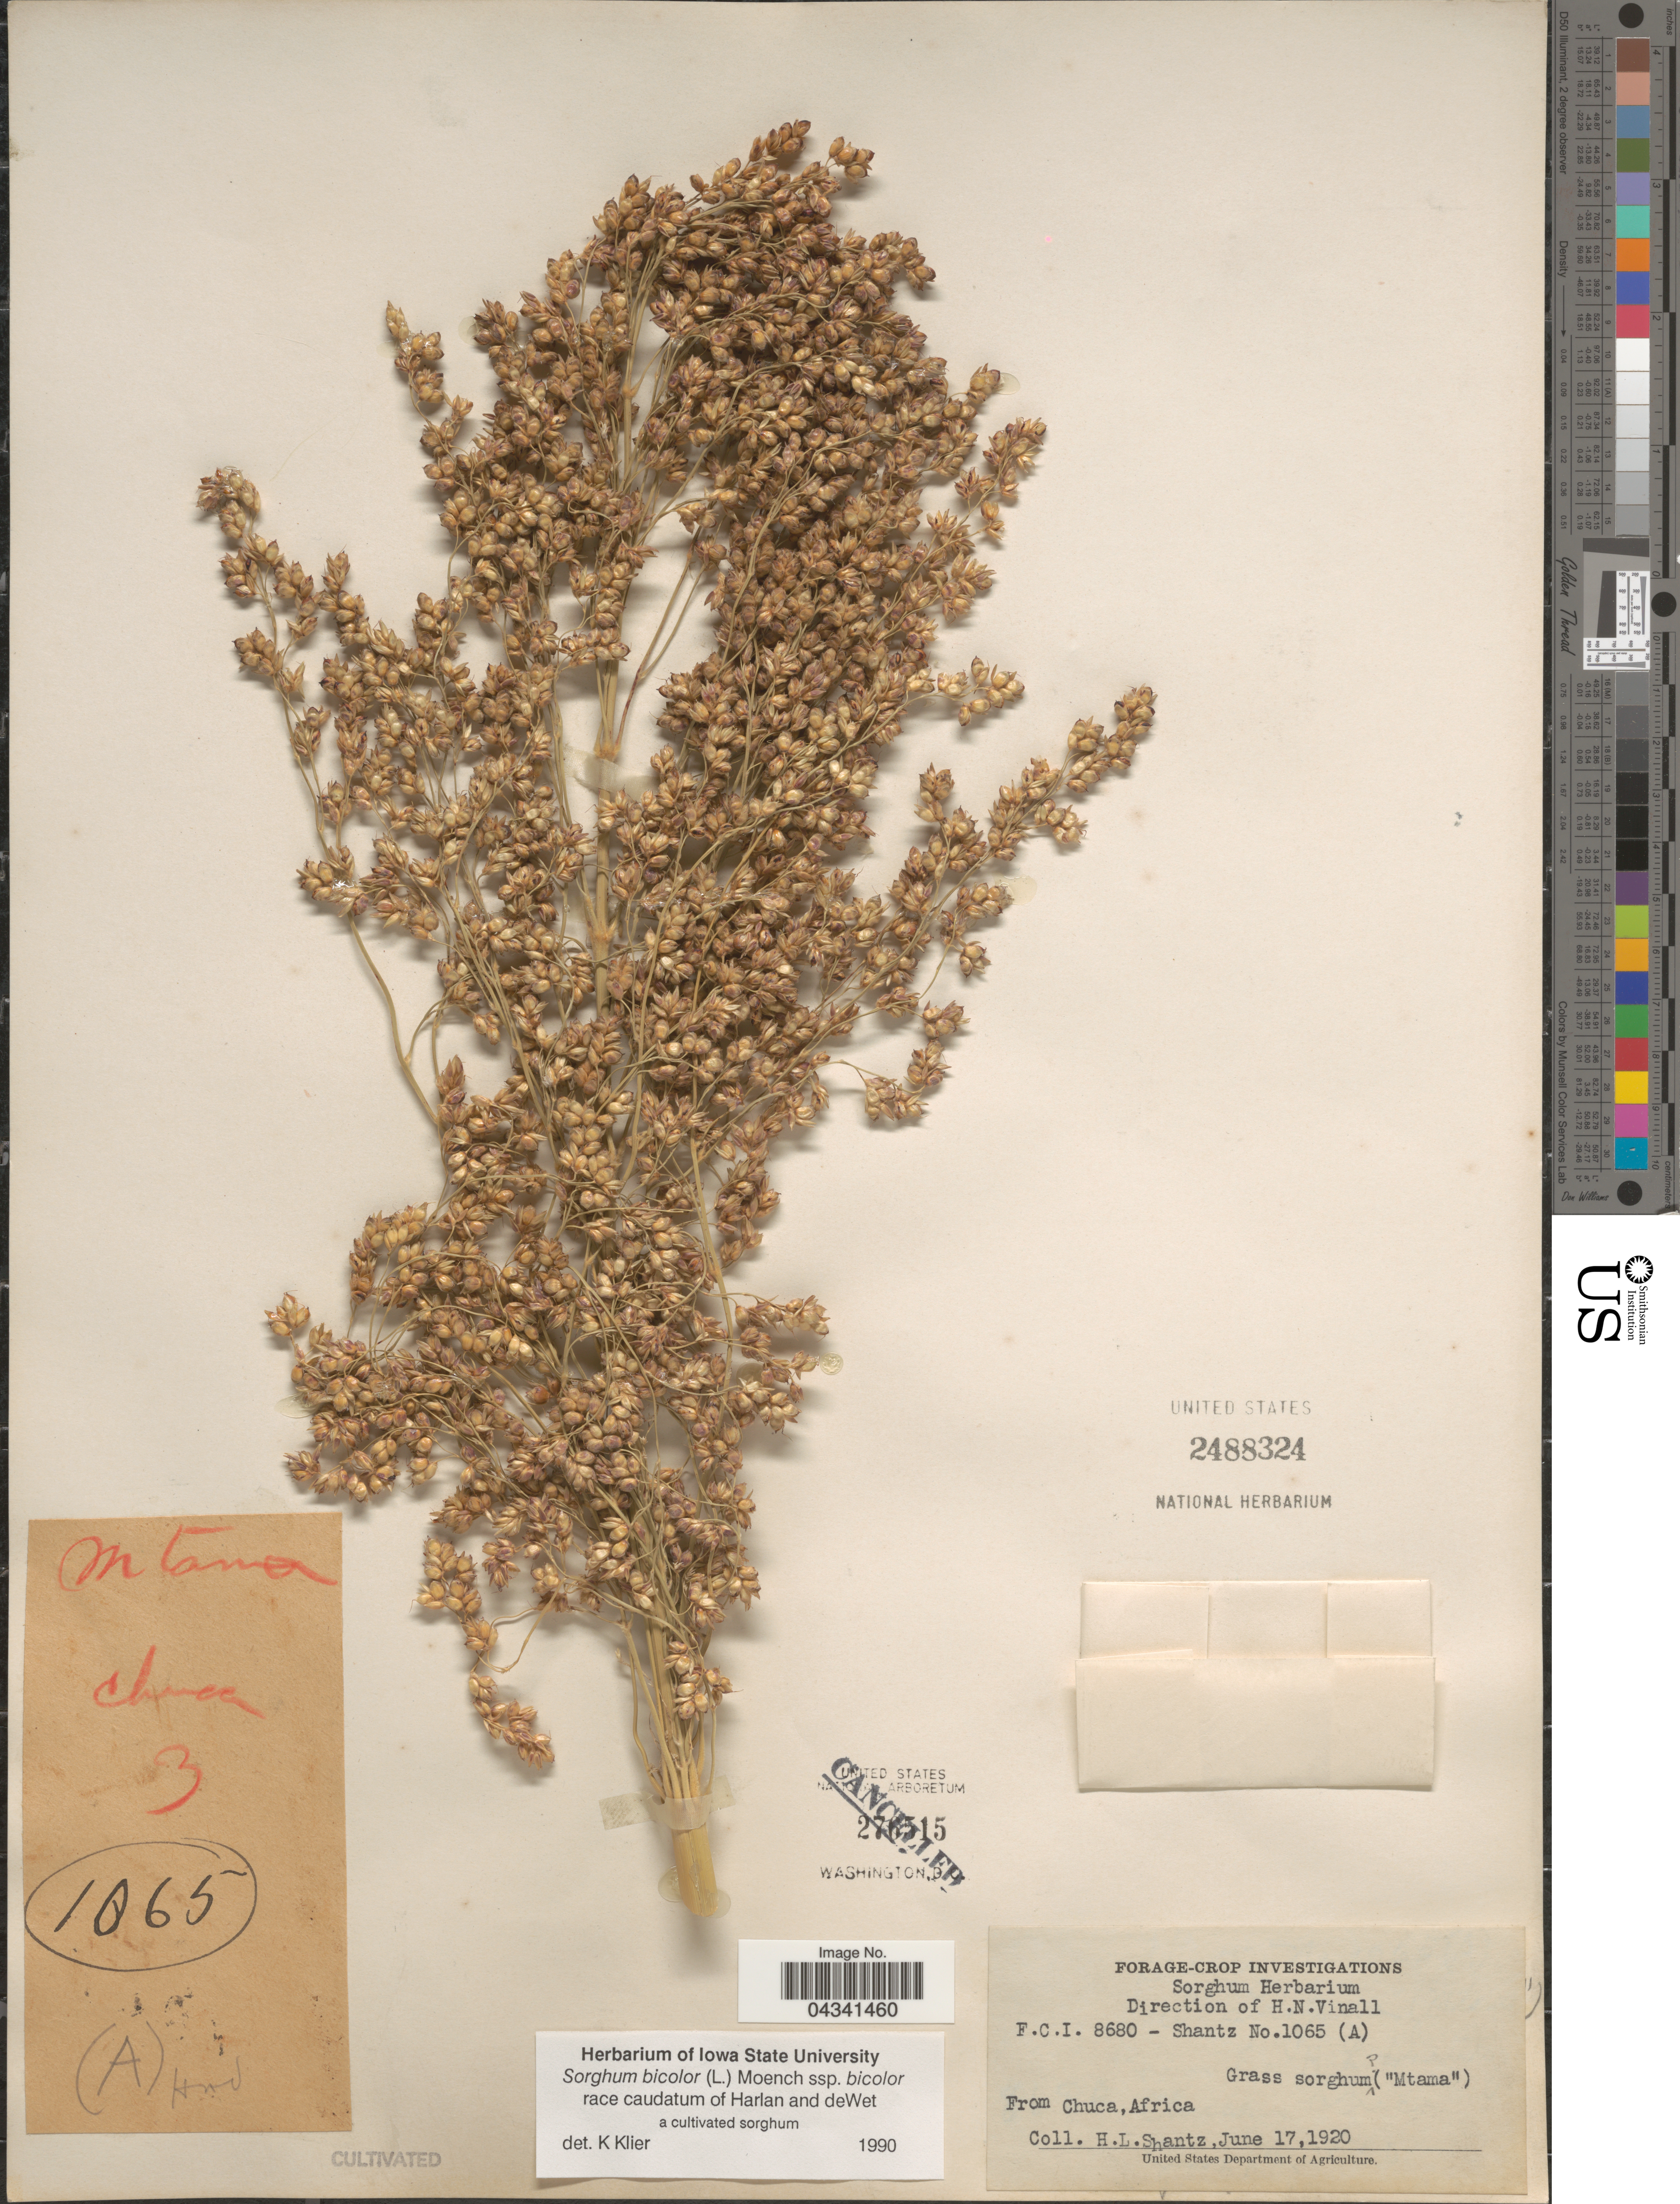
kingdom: Plantae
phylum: Tracheophyta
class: Liliopsida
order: Poales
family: Poaceae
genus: Sorghum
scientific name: Sorghum bicolor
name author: (L.) Moench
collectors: H. Shantz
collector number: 1065(A)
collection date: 1920-06-17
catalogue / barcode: US 2488324